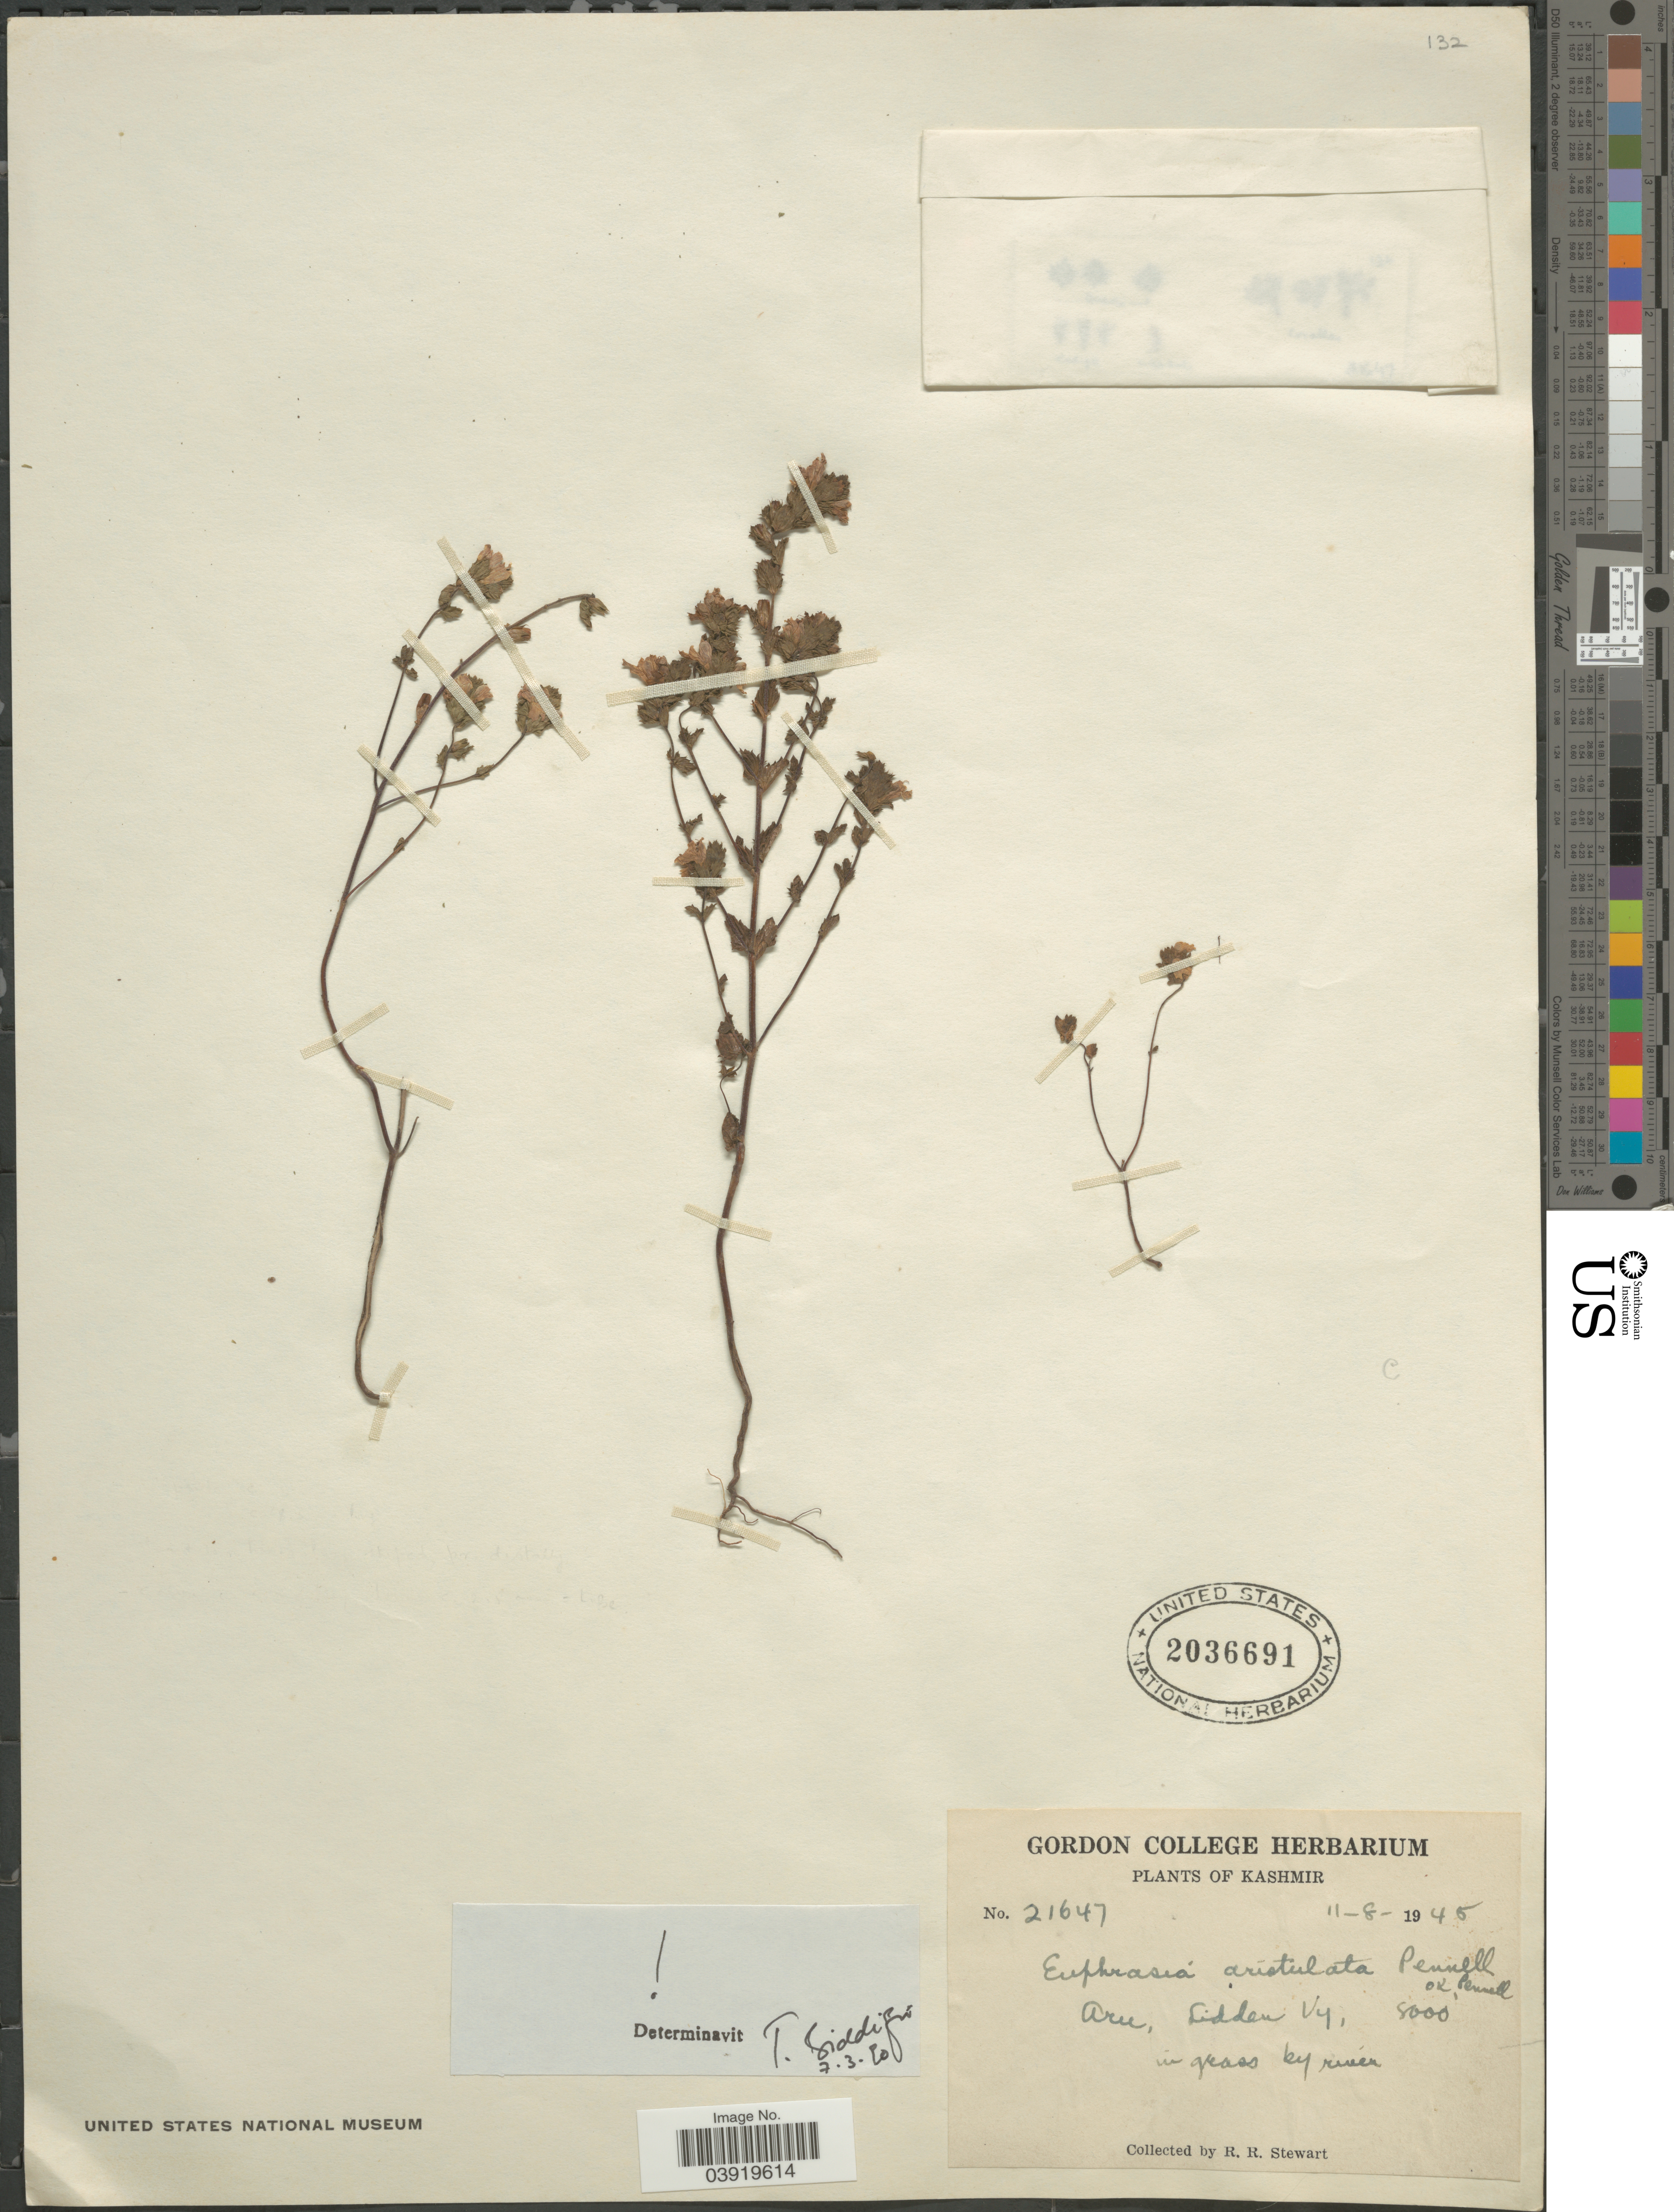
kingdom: Plantae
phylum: Tracheophyta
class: Magnoliopsida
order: Lamiales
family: Orobanchaceae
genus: Euphrasia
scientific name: Euphrasia aristulata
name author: Pennell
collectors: R. Stewart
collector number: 21647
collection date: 1945-08-11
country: India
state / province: Jammu and Kashmir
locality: Kashmir. Aru, Lidden Vy.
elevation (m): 2438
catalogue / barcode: US 2036691